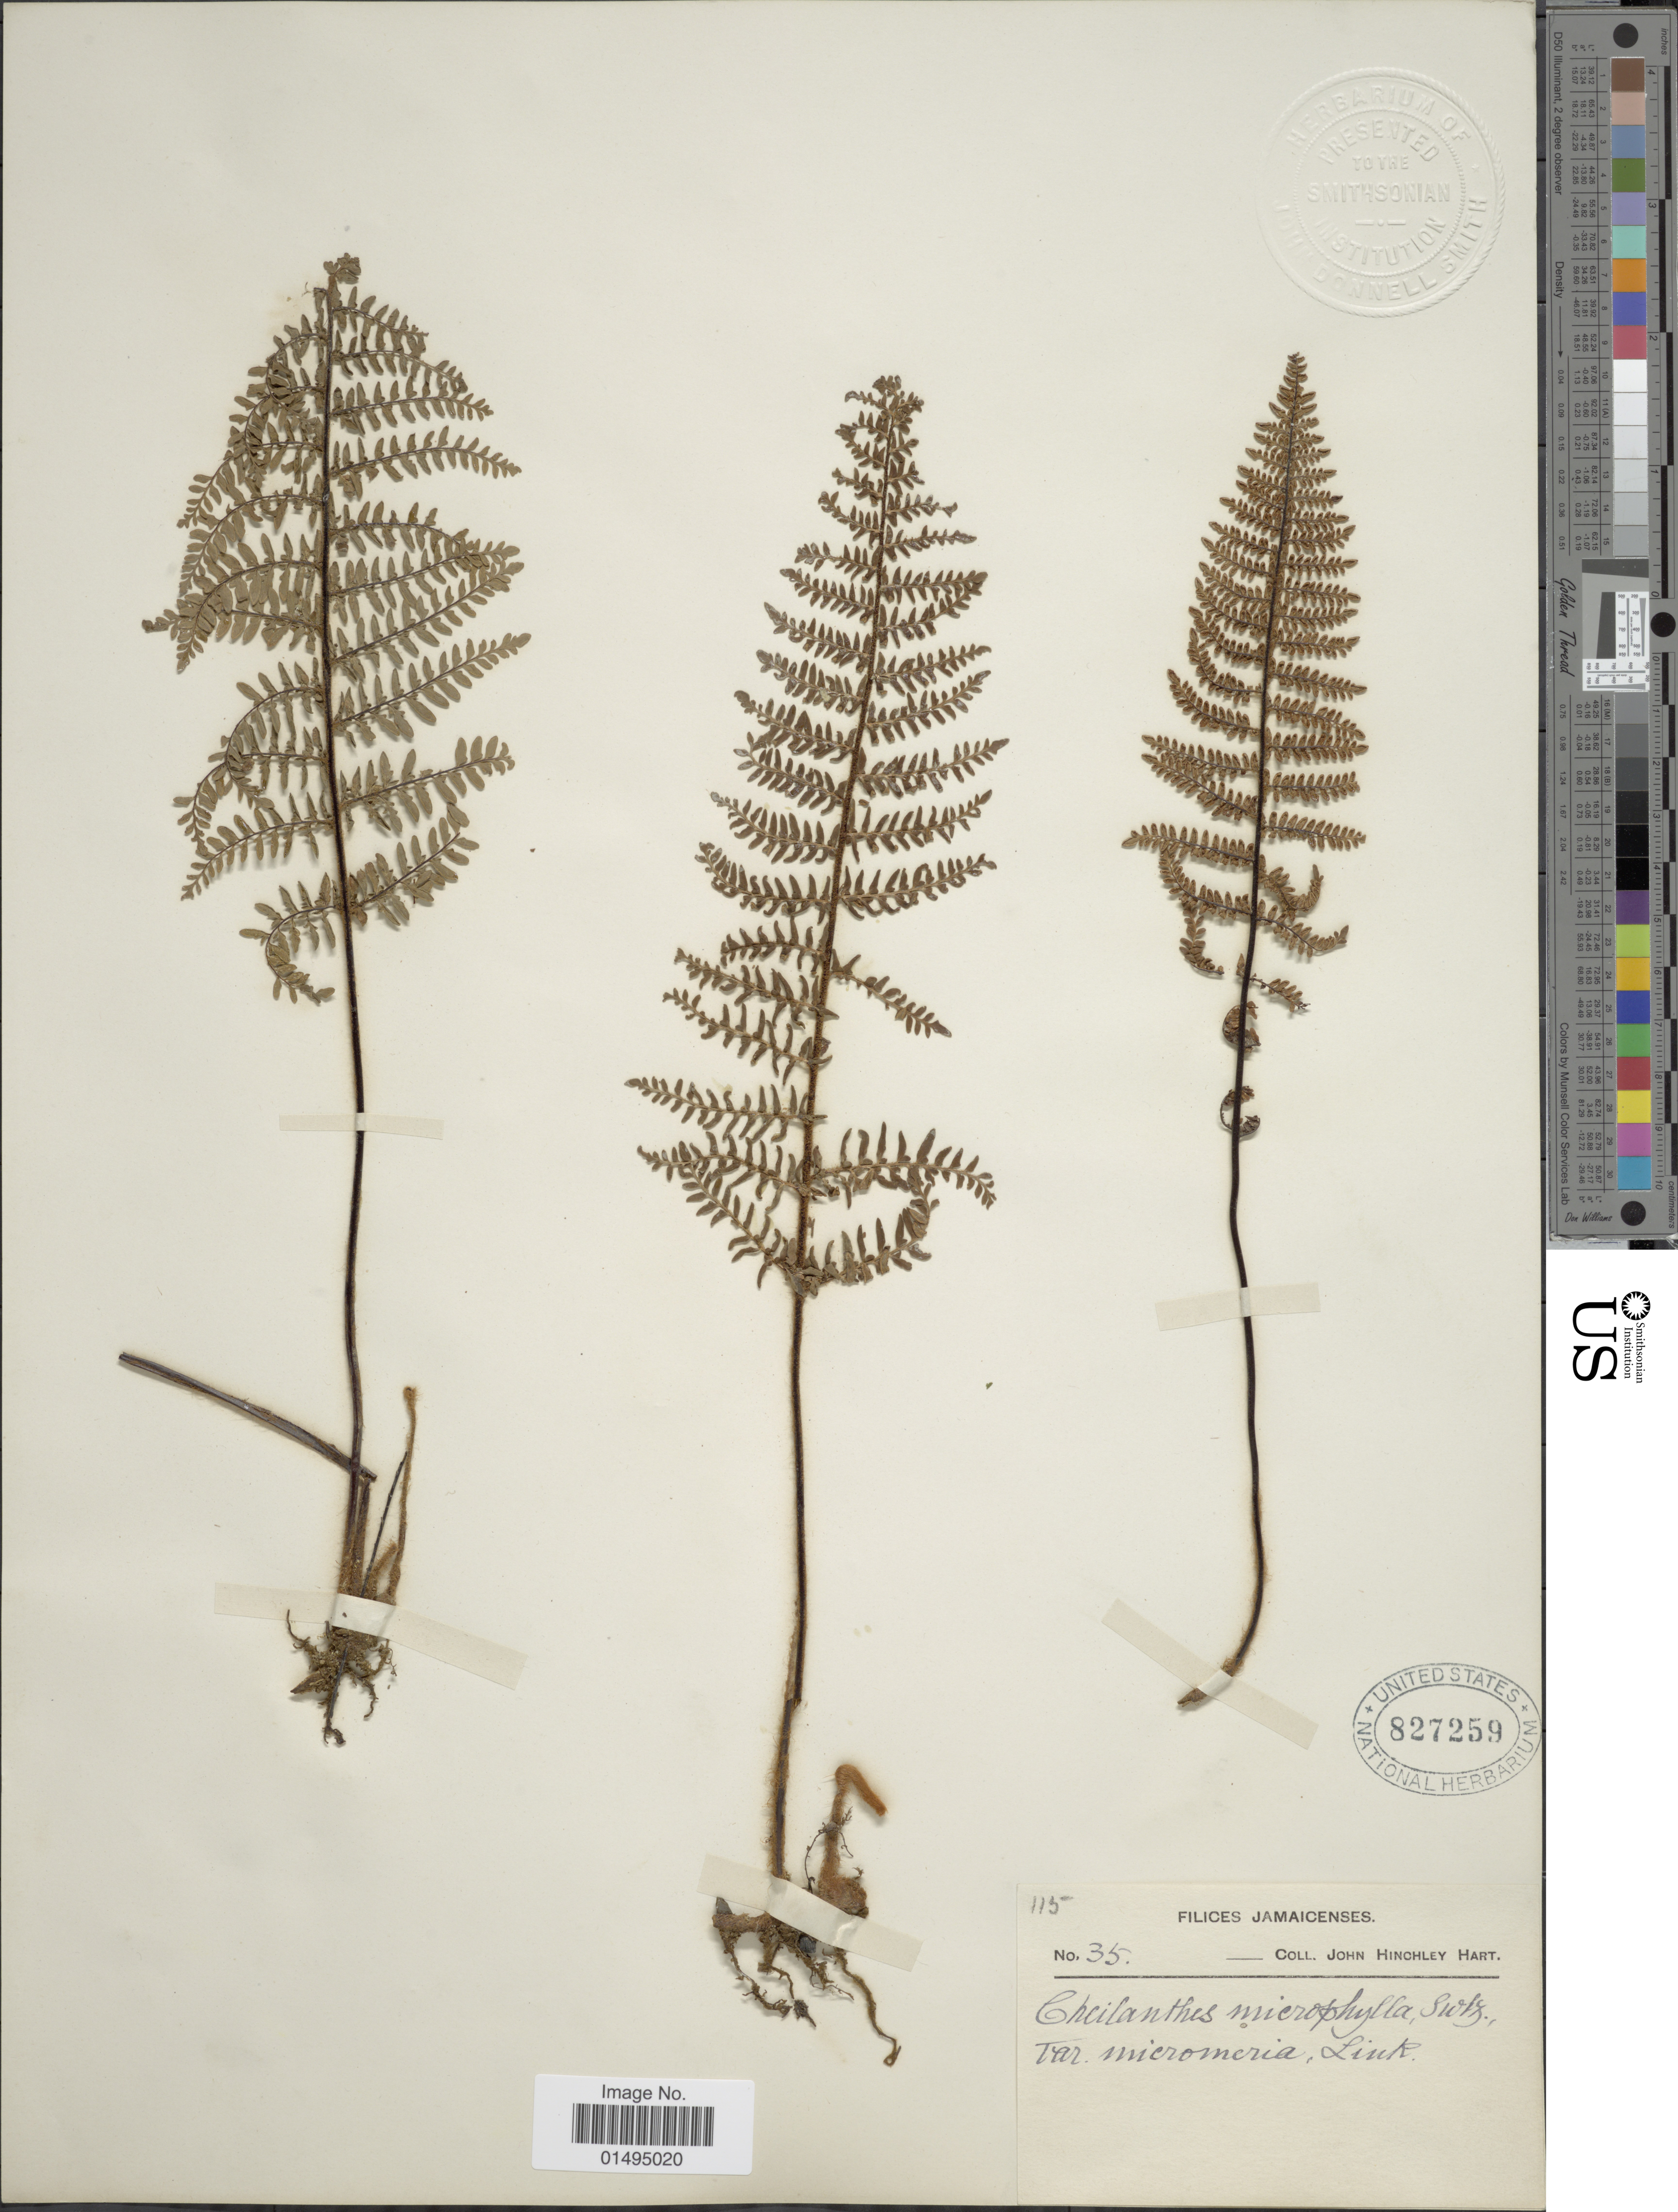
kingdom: Plantae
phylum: Tracheophyta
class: Polypodiopsida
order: Polypodiales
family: Pteridaceae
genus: Myriopteris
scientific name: Myriopteris notholaenoides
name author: (Desv.) Grusz & Windham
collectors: J. H. Hart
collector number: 35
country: Jamaica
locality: Jamaicencis.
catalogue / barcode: US 827259